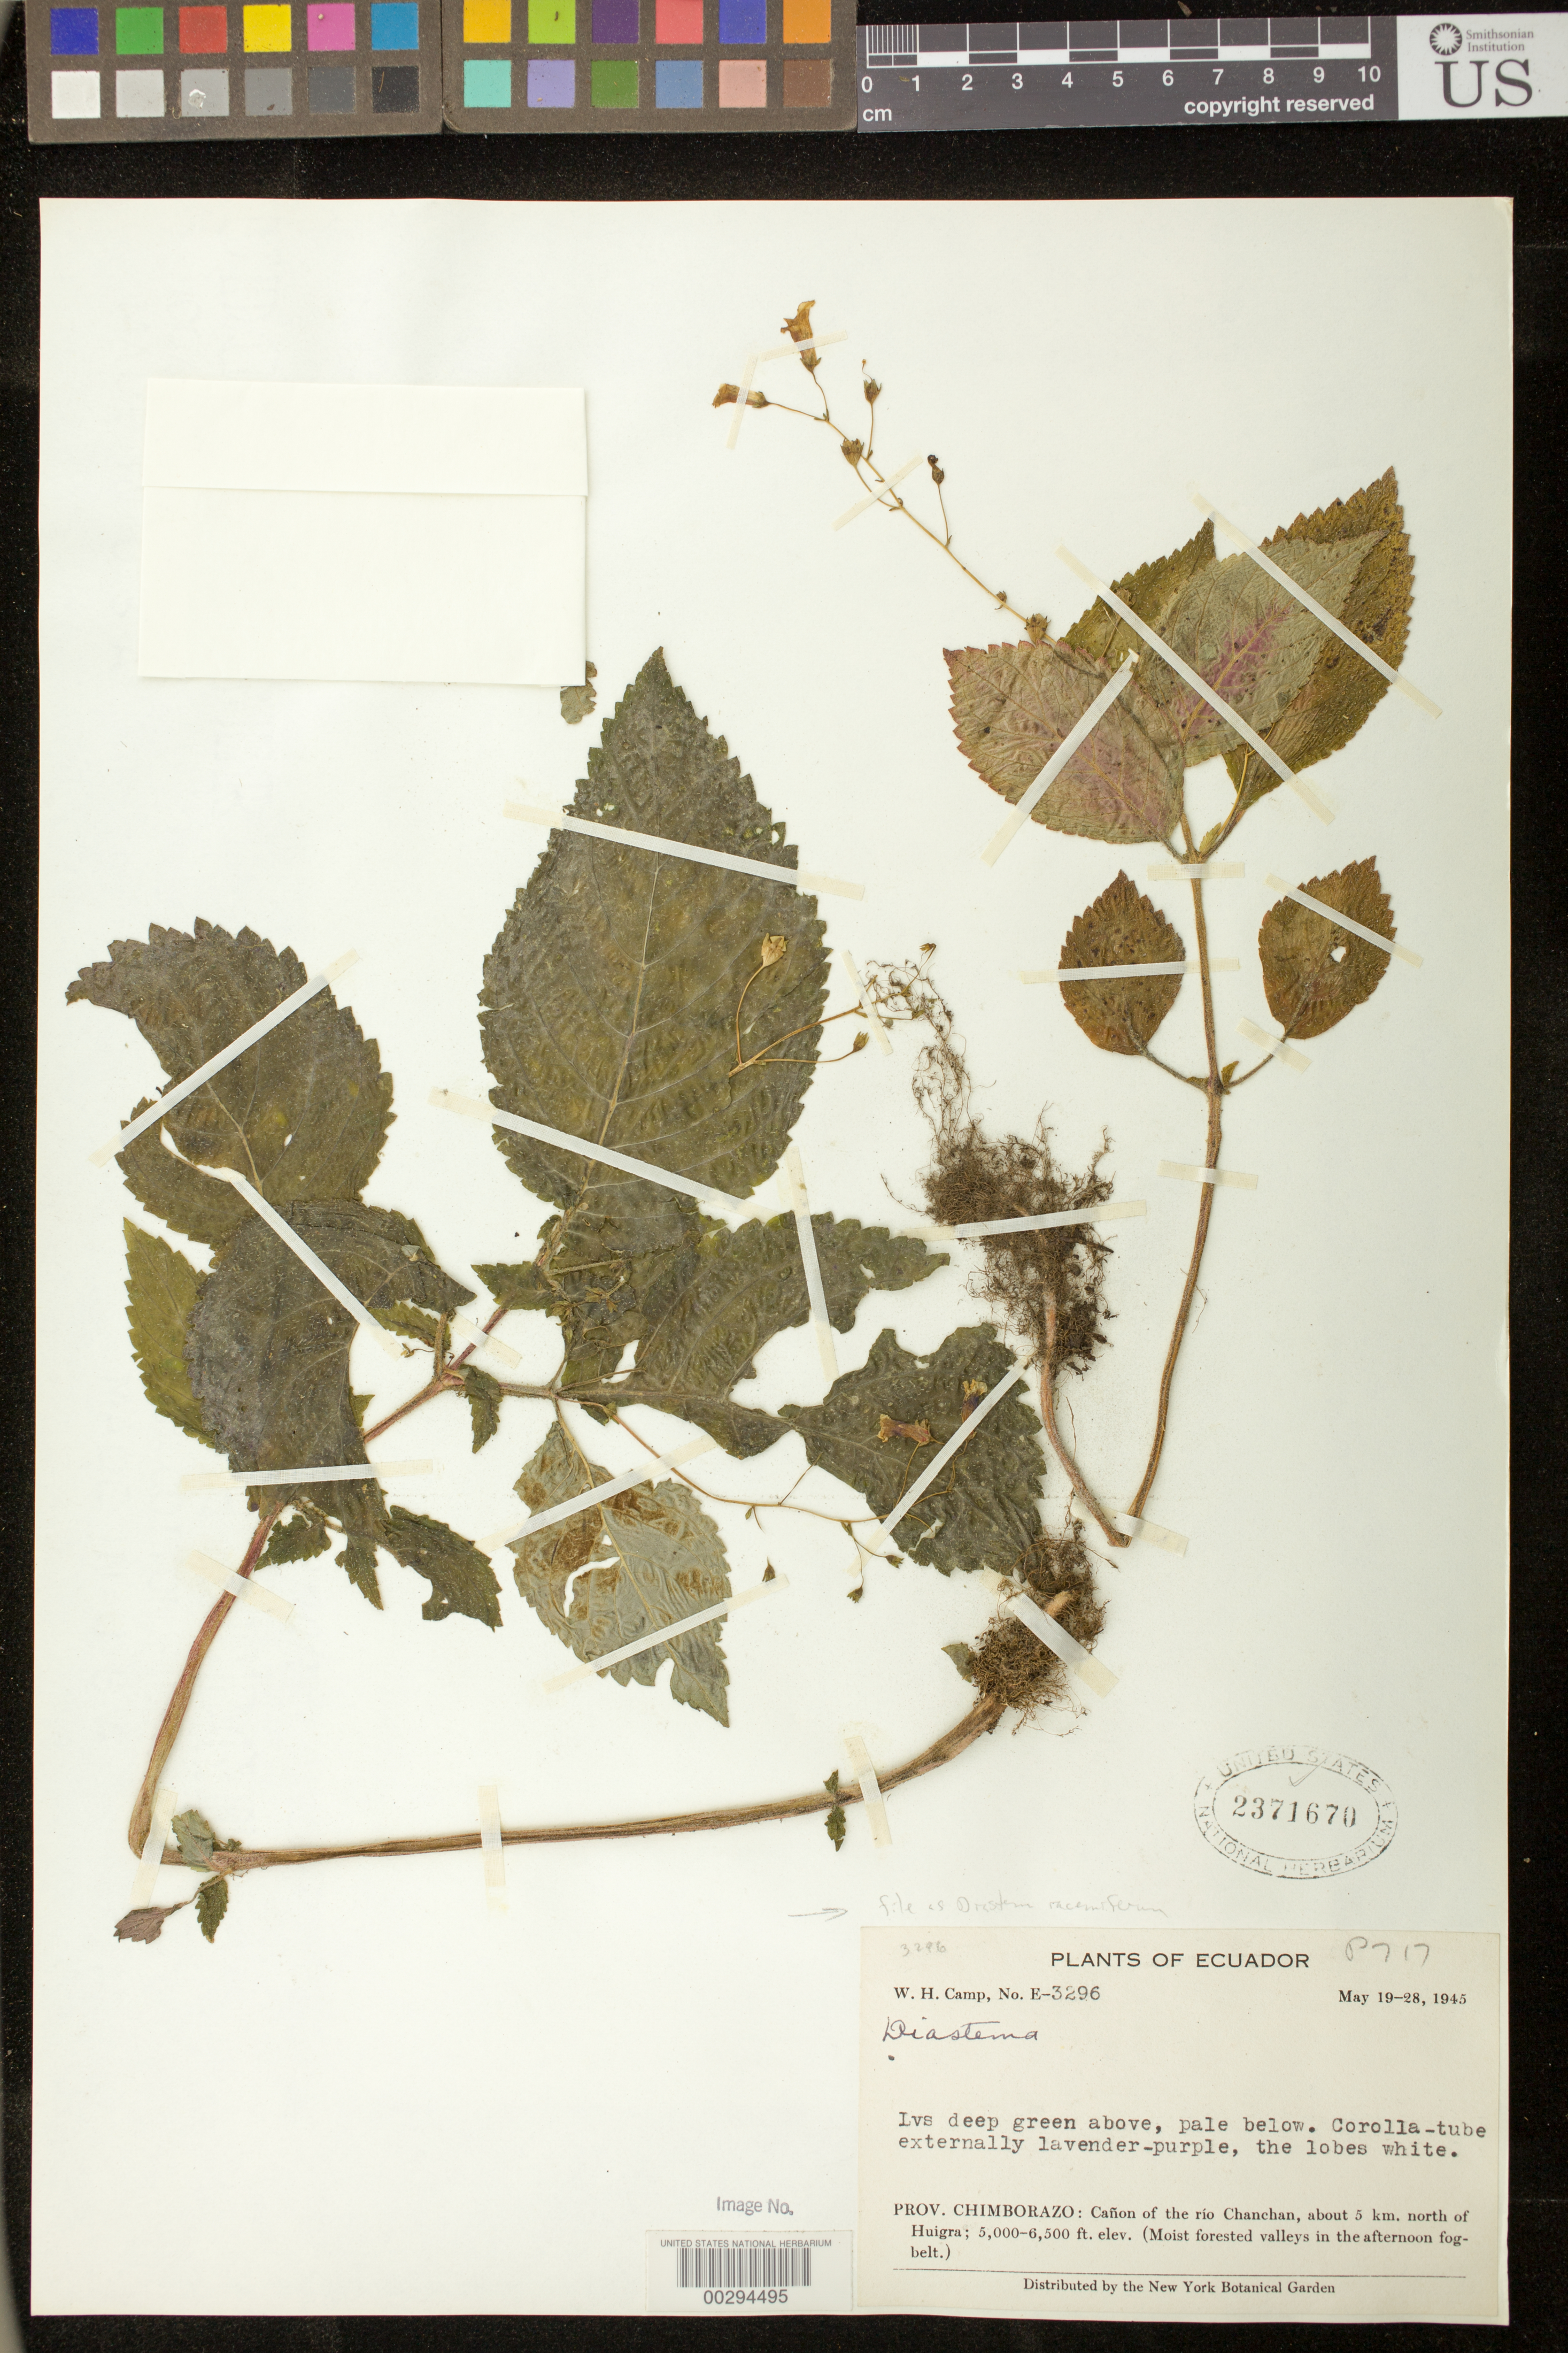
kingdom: Plantae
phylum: Tracheophyta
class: Magnoliopsida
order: Lamiales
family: Gesneriaceae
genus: Diastema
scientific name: Diastema racemiferum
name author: Benth.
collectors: W. H. Camp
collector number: E- 3296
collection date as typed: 19-28 May 1945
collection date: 1945-05-19/1945-05-28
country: Ecuador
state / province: Chimborazo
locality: Canon of the Rio Chanchan, about 5 km N of Huigra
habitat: Moist forested valleys in the afternoon fog-belt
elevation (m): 1524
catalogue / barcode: US 2371670